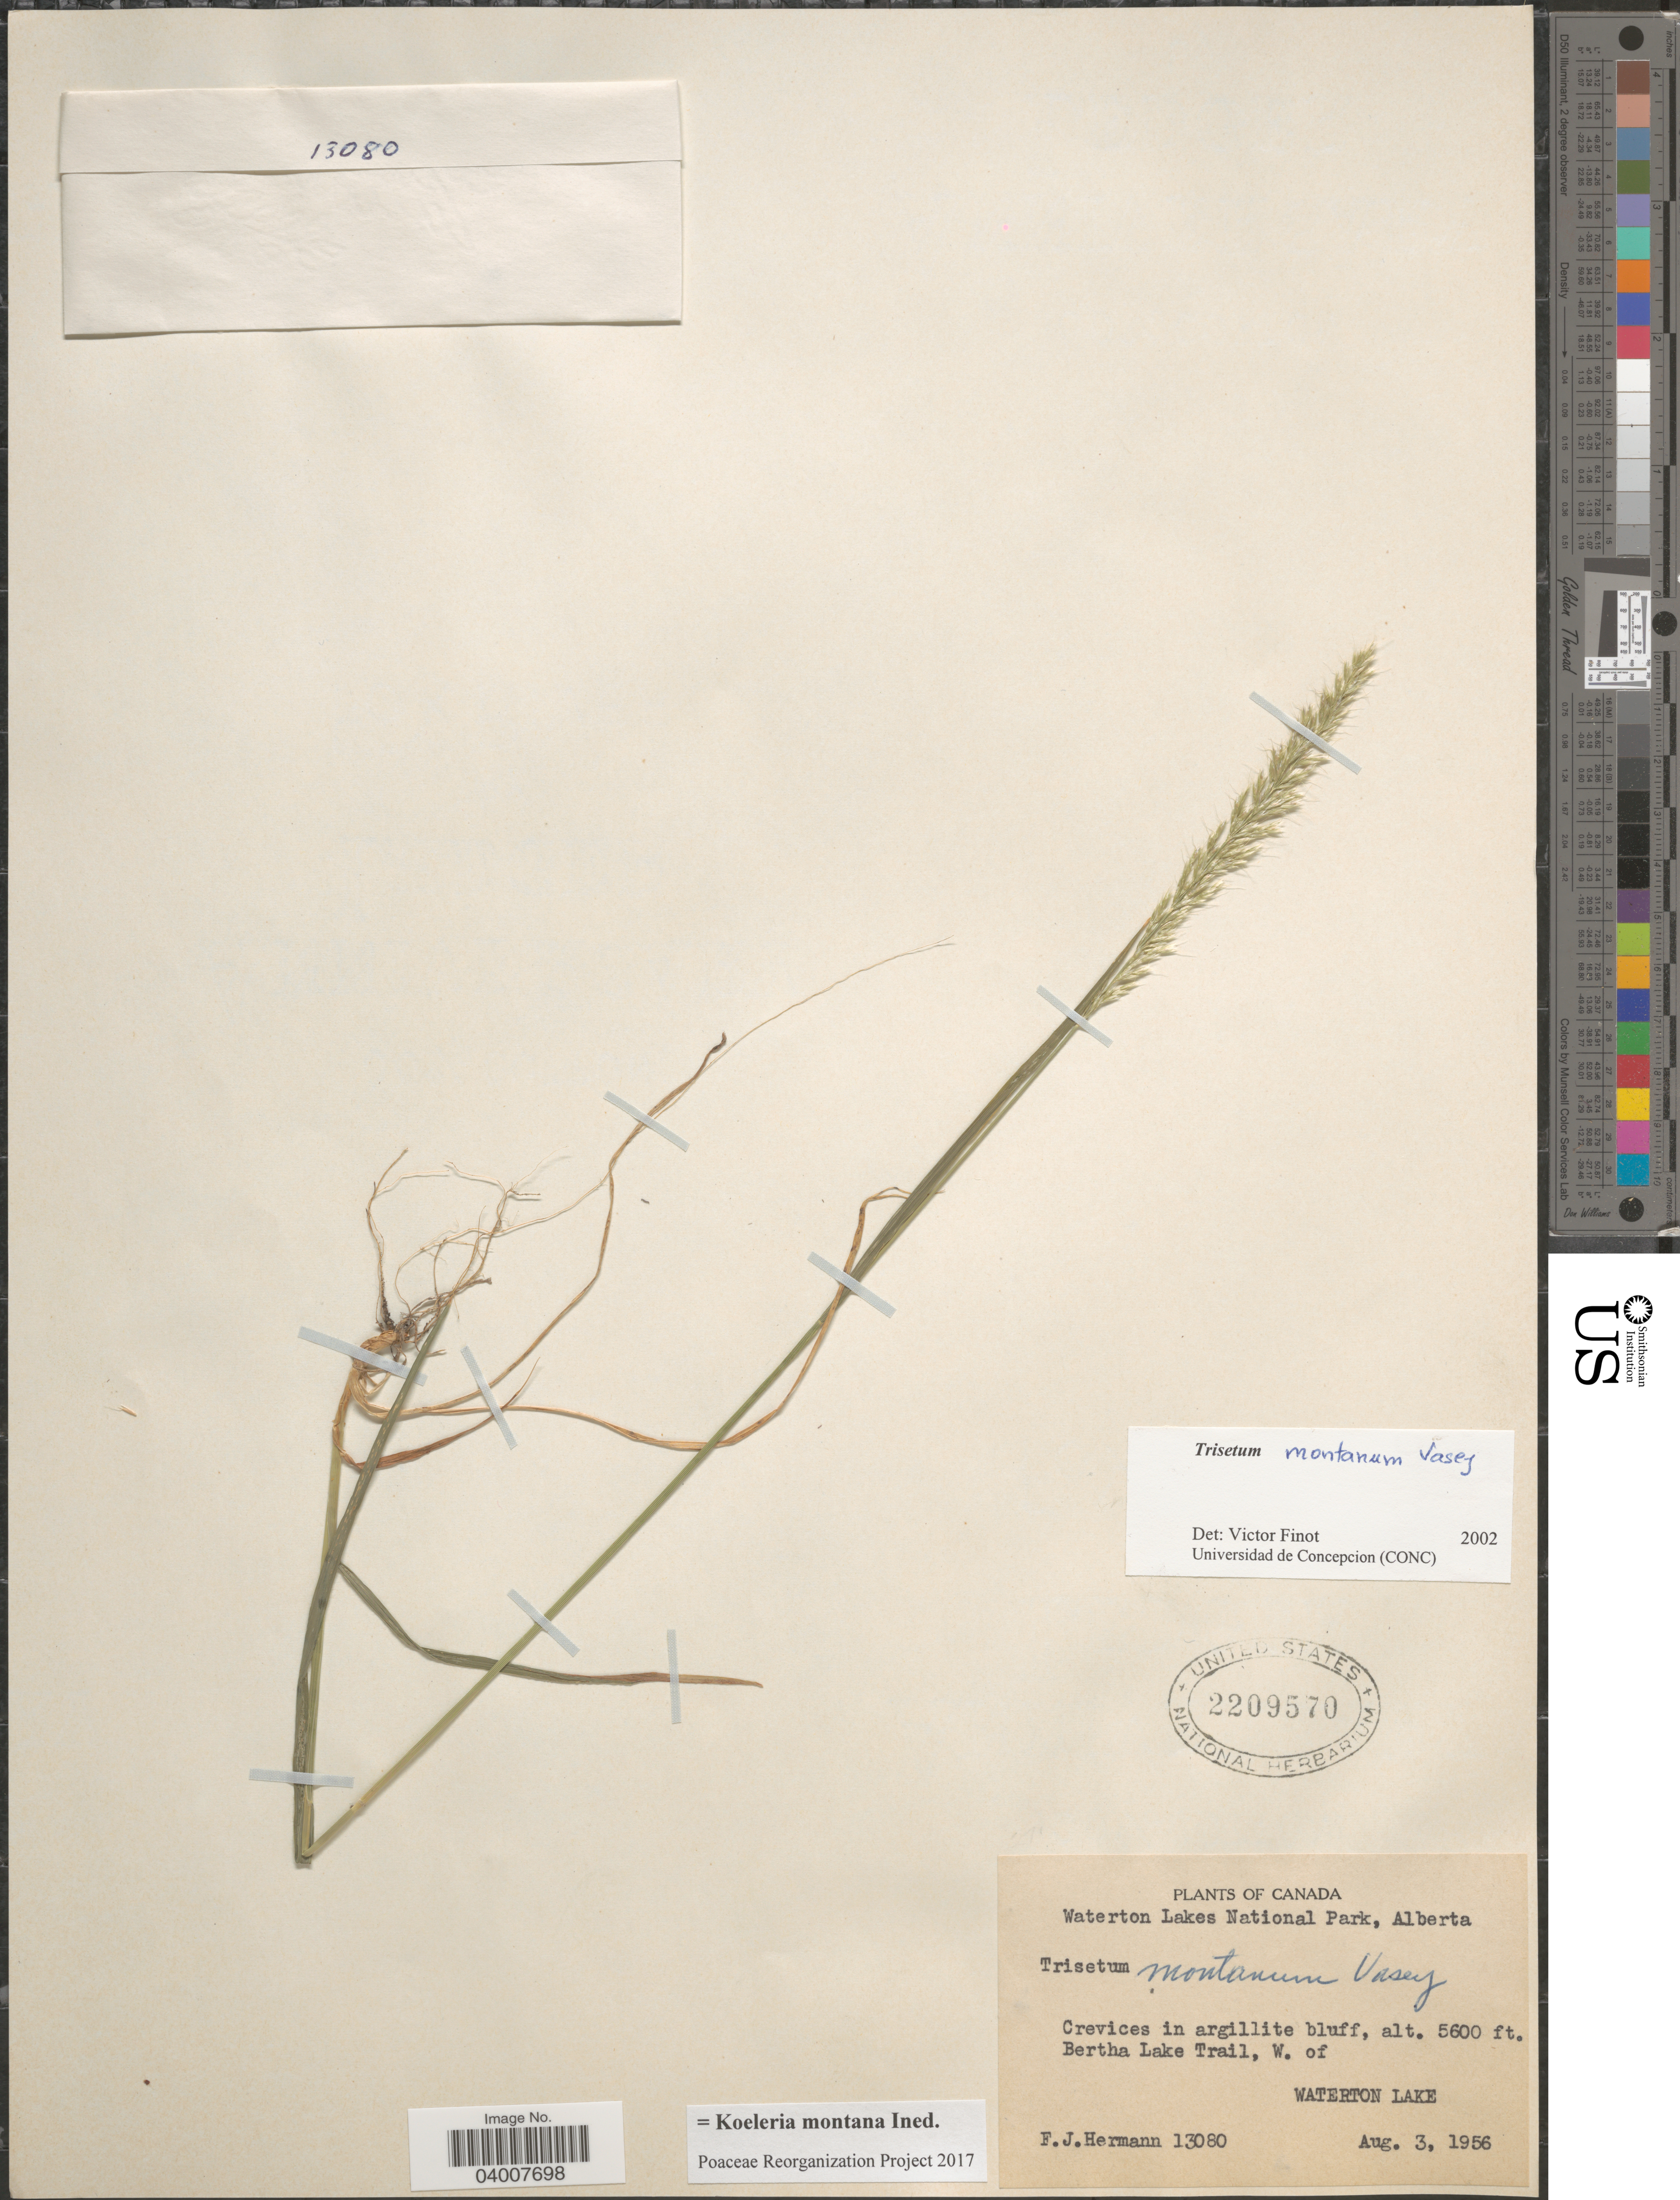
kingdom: Plantae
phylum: Tracheophyta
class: Liliopsida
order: Poales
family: Poaceae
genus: Koeleria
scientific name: Koeleria montana ined.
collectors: F. J. Hermann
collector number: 13080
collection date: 1956-08-03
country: Canada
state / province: Alberta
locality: Waterton Lakes National Park. Bertha Lake Trail, w. of Waterton Lake.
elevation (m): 1707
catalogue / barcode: US 2209570